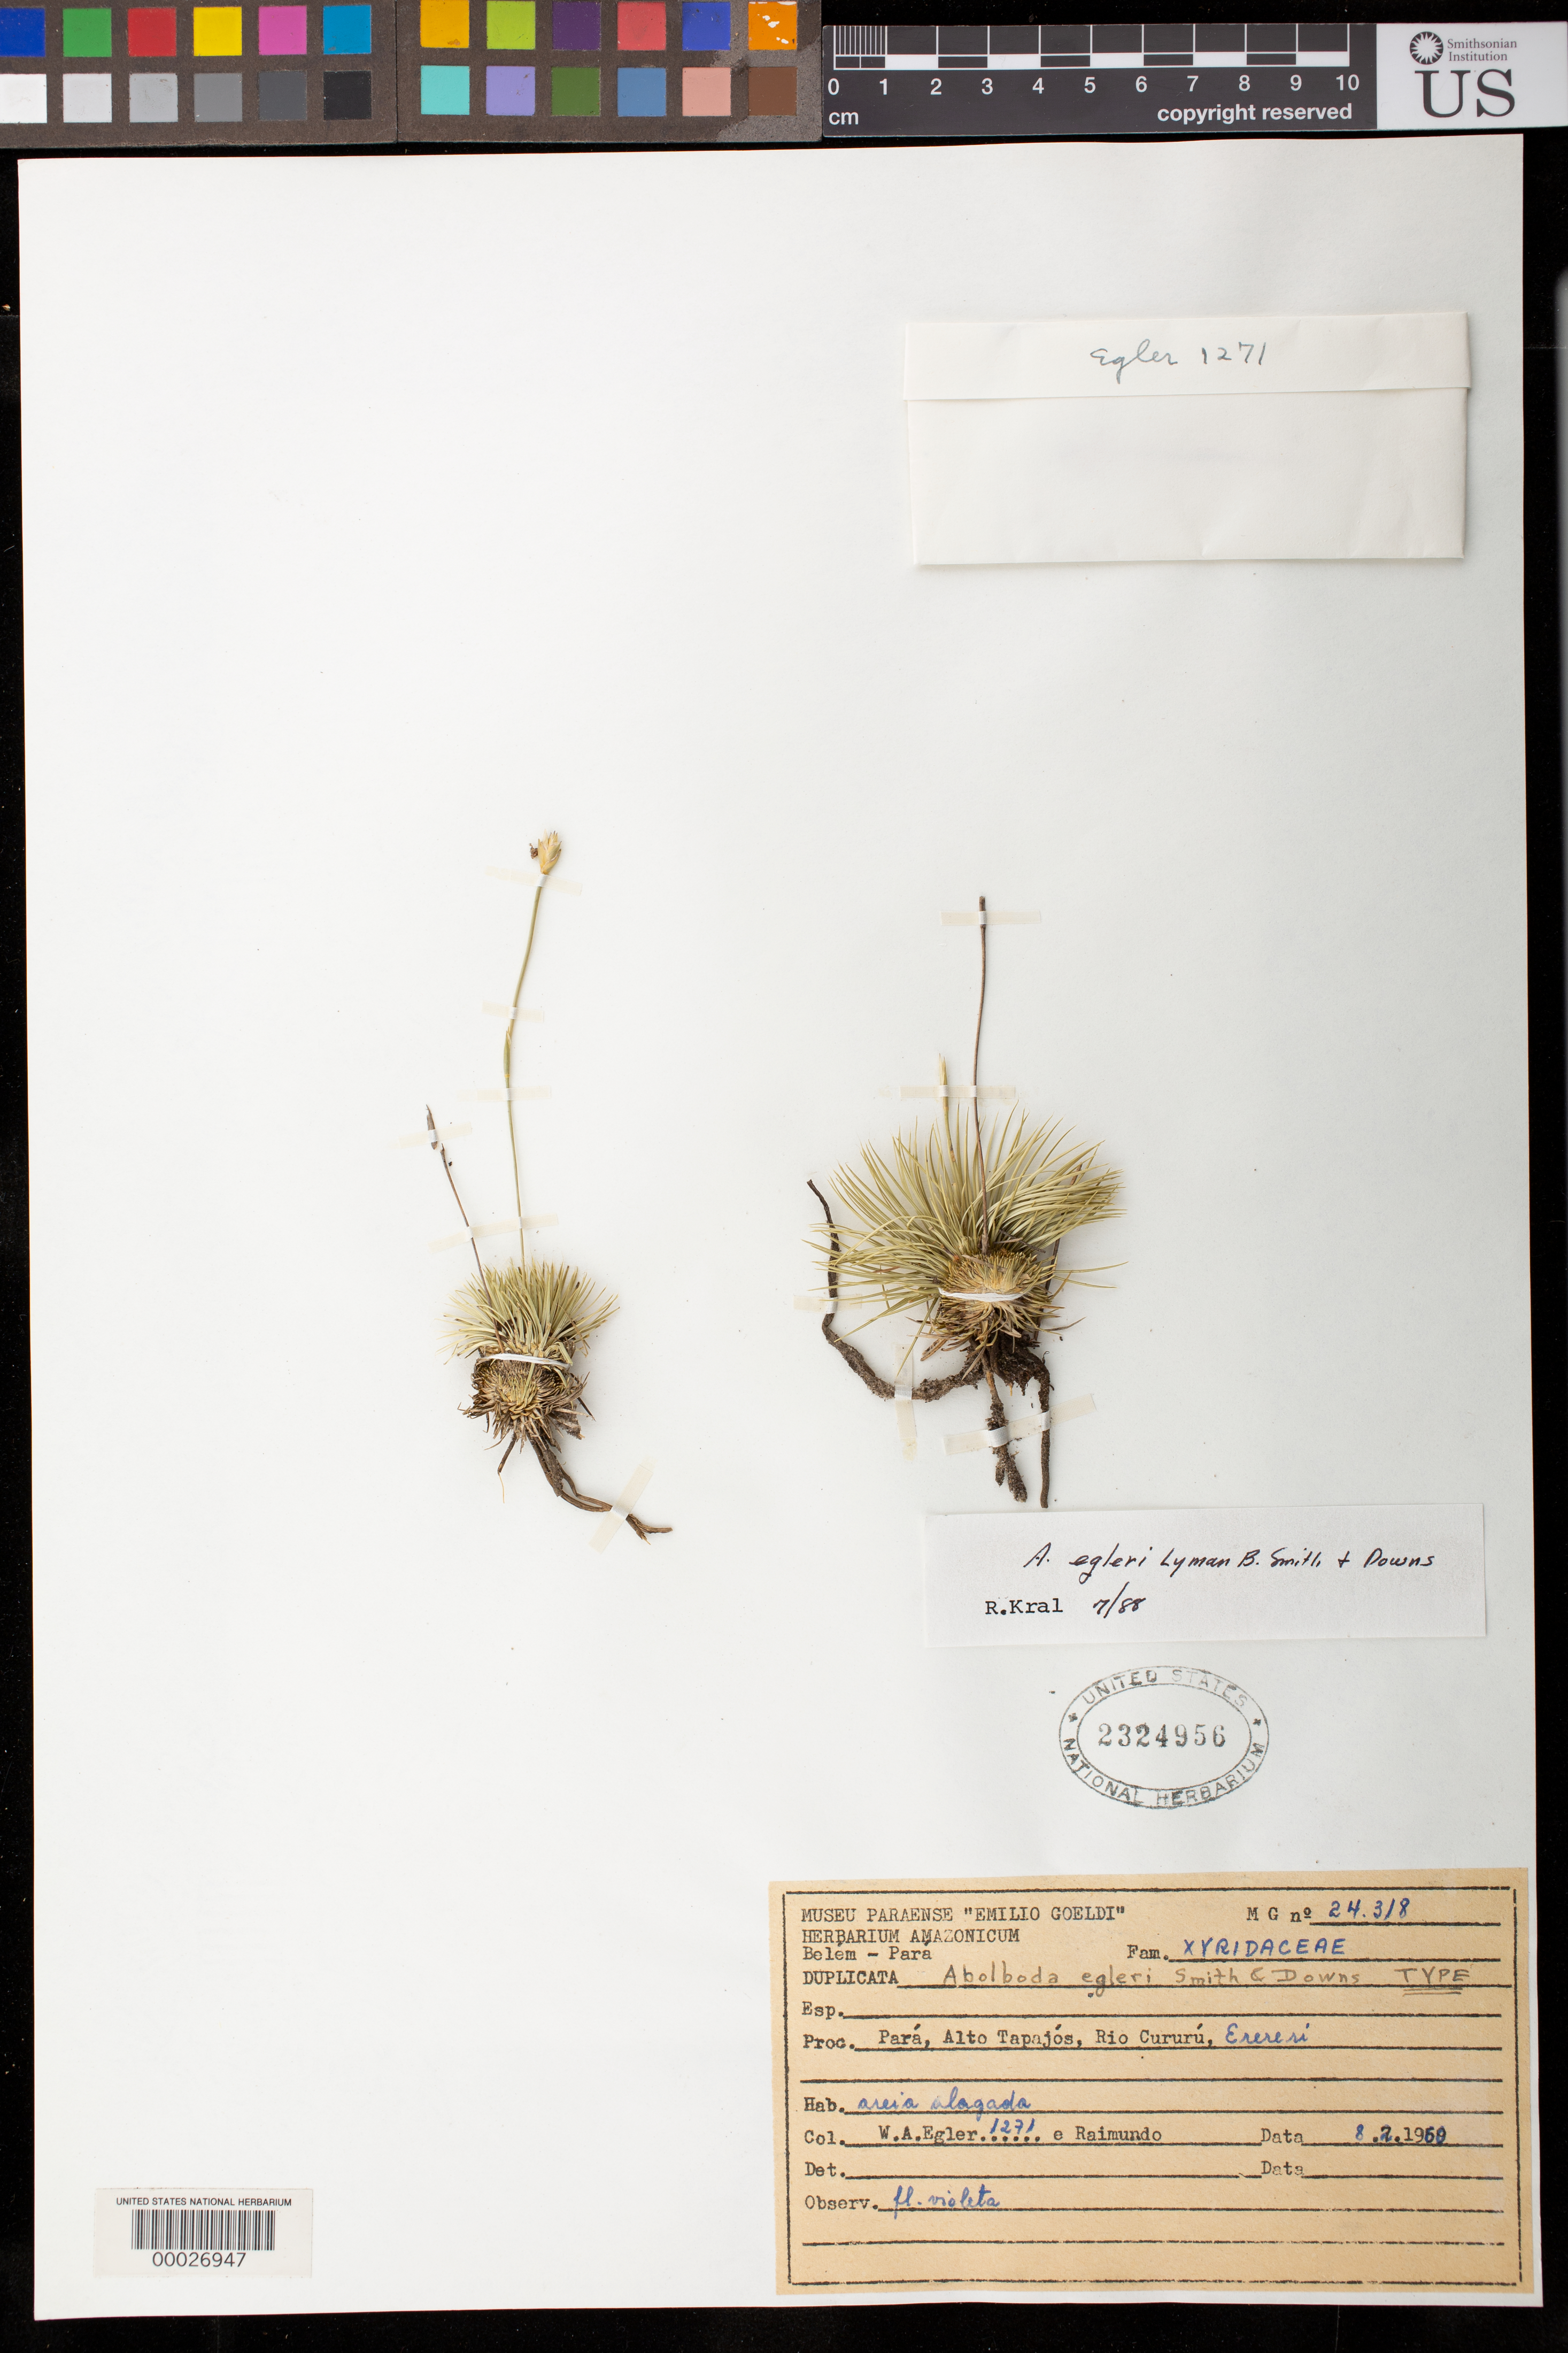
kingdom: Plantae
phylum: Tracheophyta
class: Liliopsida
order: Poales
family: Xyridaceae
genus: Abolboda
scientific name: Abolboda egleri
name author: L.B. Sm. & Downs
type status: Holotype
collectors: W. A. Egler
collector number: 1271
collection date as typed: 08 Feb 1960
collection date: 1960-02-08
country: Brazil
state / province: Pará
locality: Alto Tapajos, Rio Cururu, Erereri.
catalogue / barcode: US 2324956